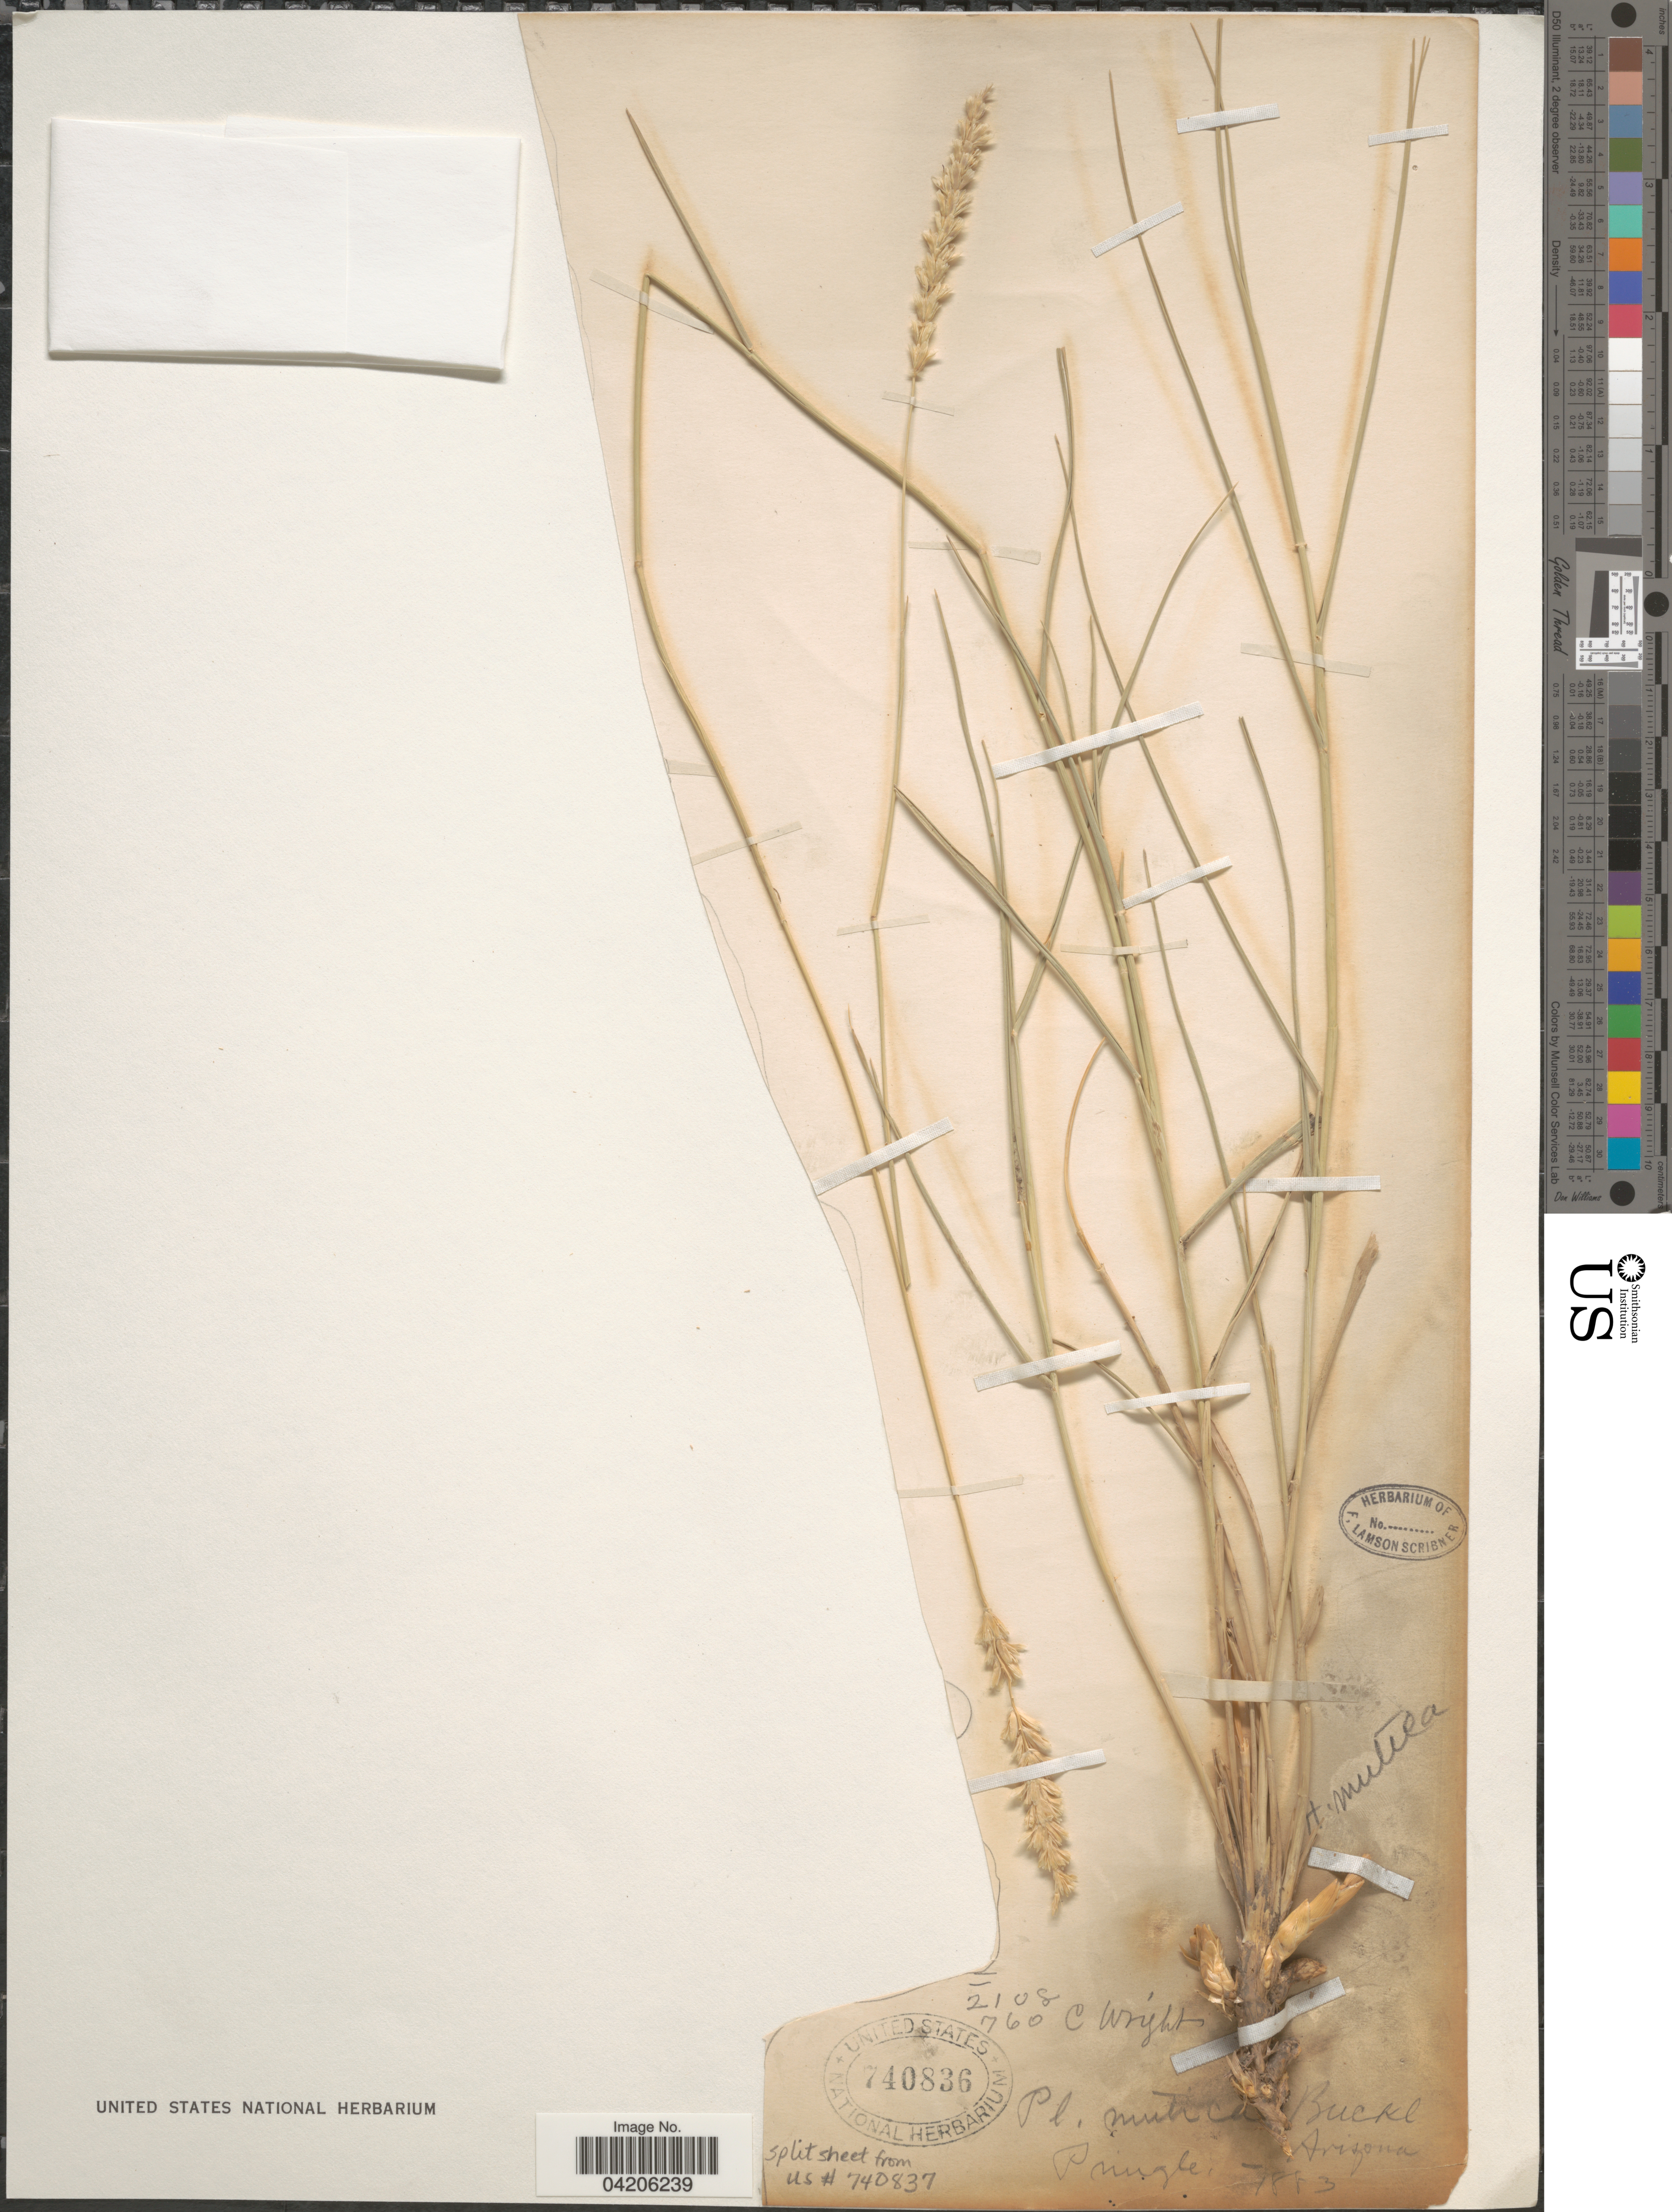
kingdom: Plantae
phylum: Tracheophyta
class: Liliopsida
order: Poales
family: Poaceae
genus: Hilaria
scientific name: Hilaria mutica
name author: (Buckley) Benth.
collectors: C. Wright & -- Pringle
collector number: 2108/760/7883?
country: United States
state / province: Arizona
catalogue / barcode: US 740836